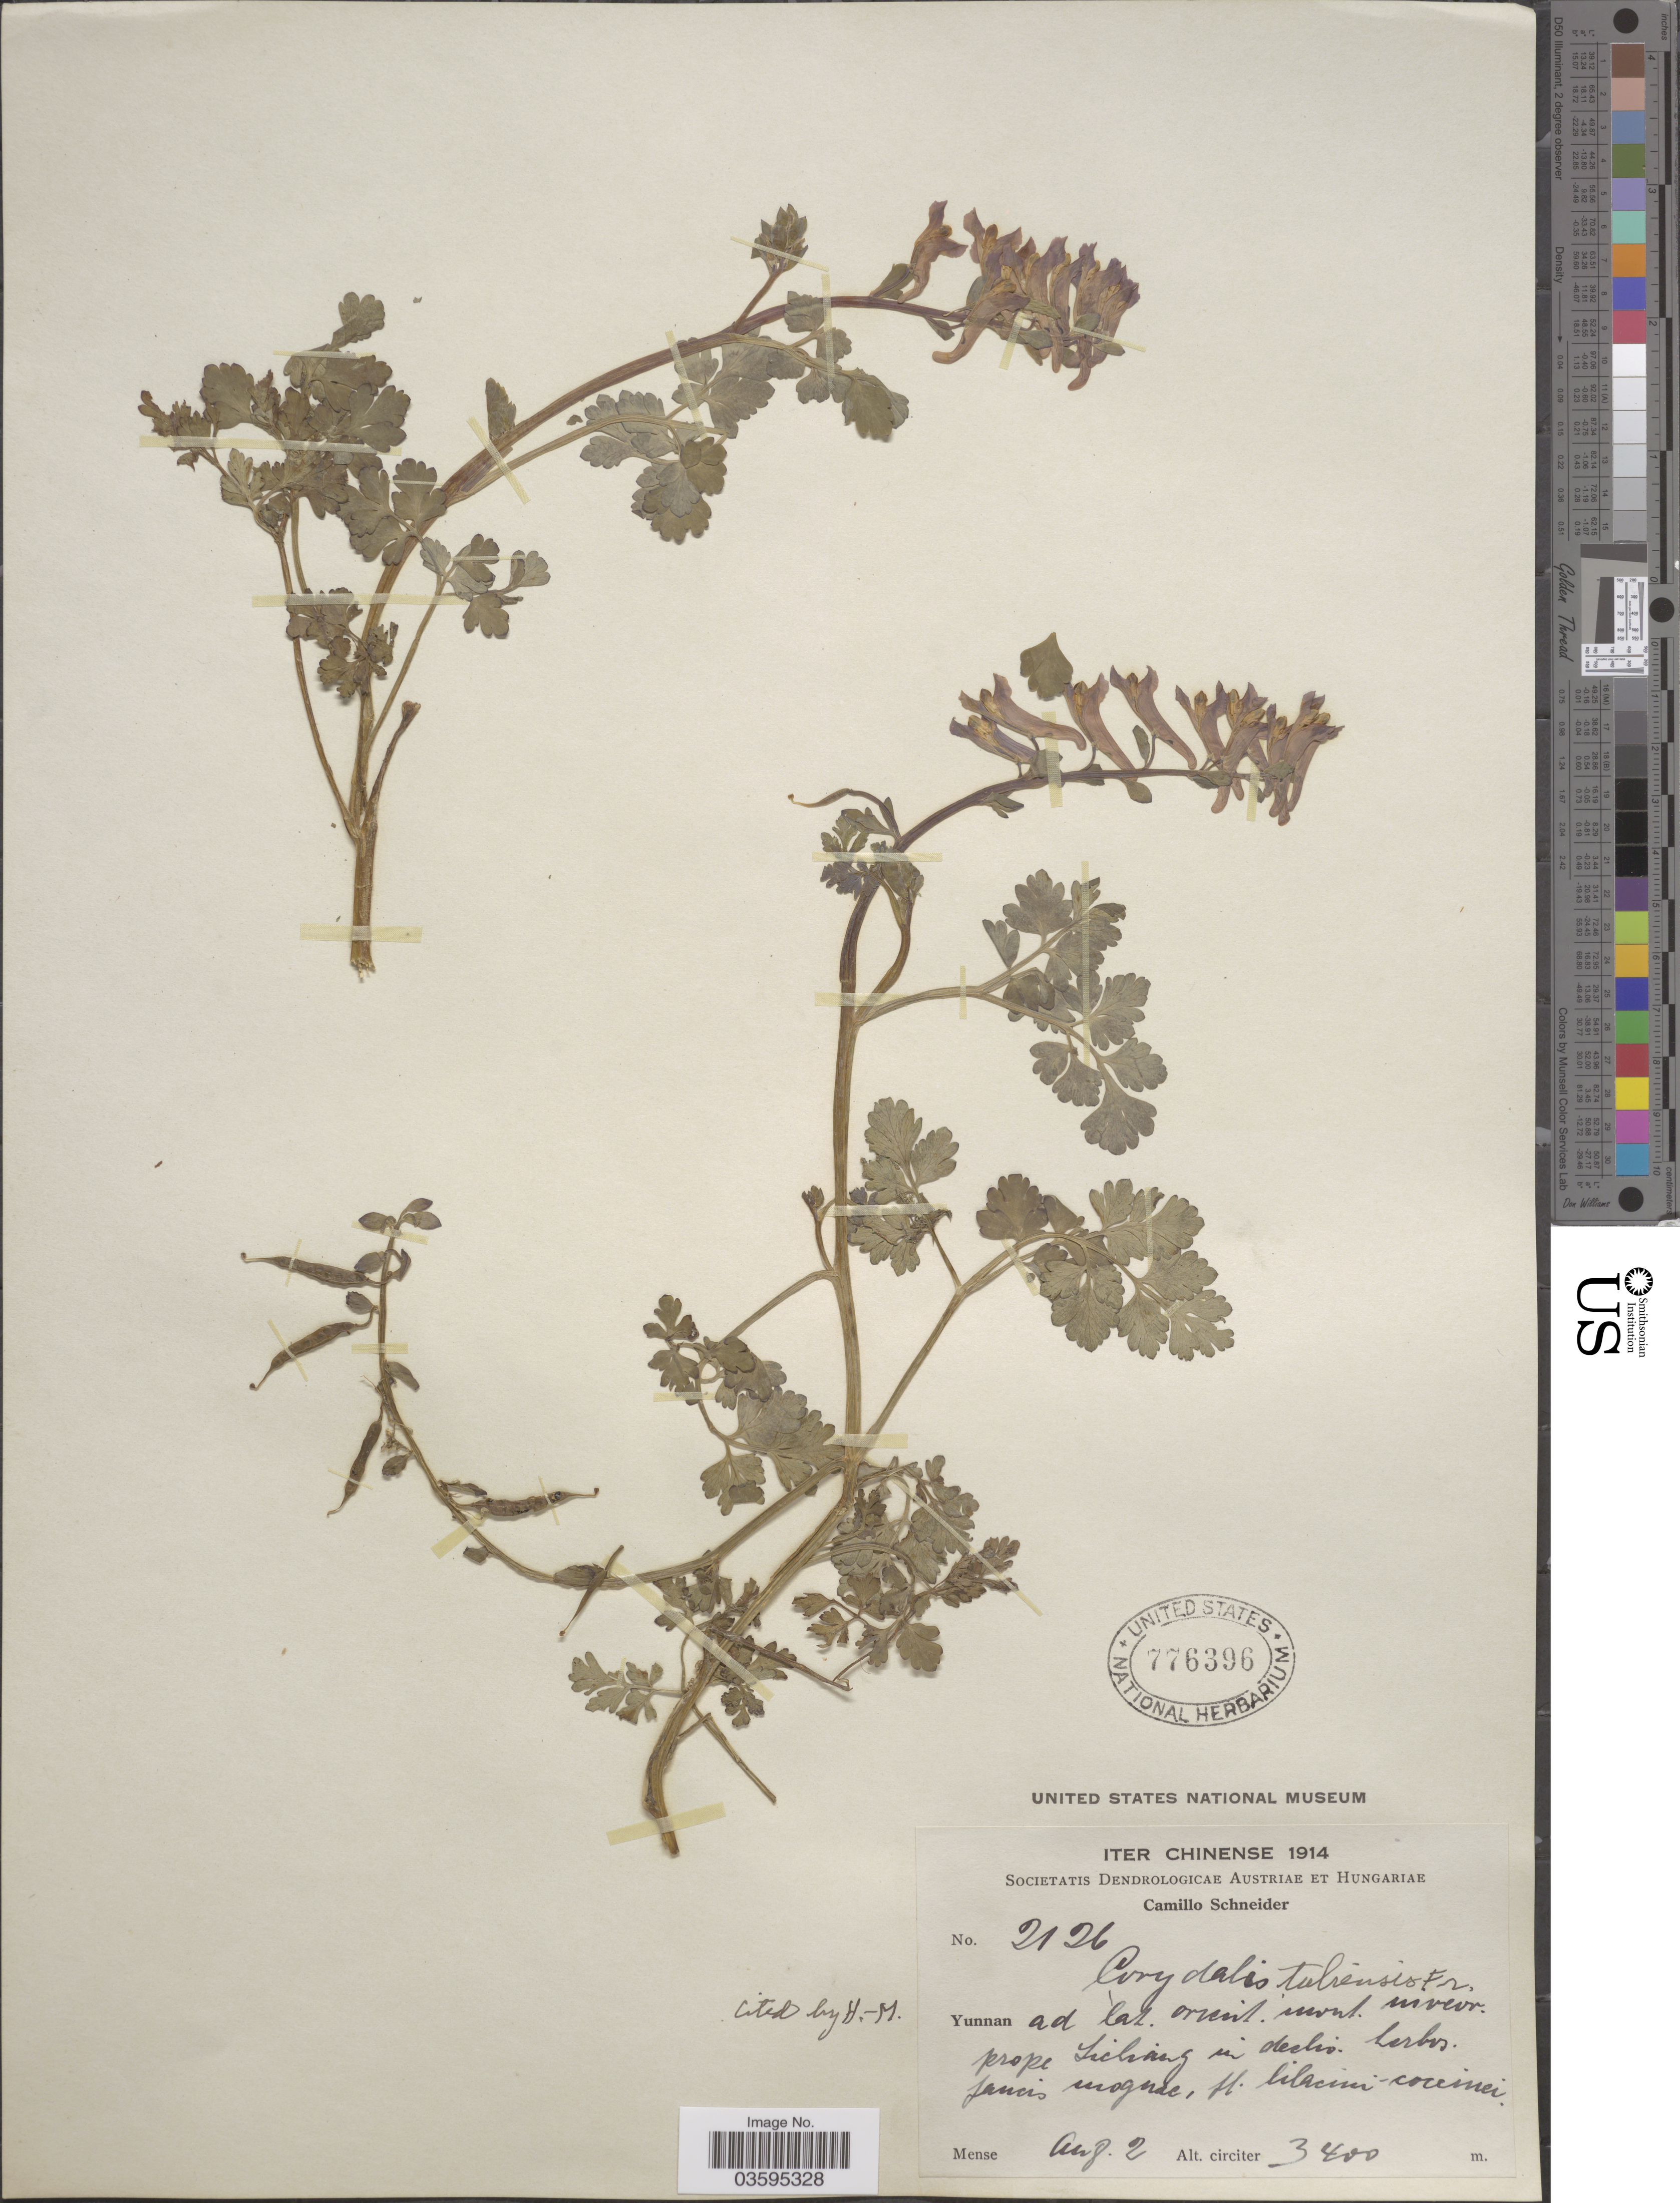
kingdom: Plantae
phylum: Tracheophyta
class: Magnoliopsida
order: Ranunculales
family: Papaveraceae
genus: Corydalis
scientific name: Corydalis taliensis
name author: Franch.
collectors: C. K. Schneider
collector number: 2126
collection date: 1914-08-02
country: China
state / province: Yunnan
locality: Ad lat. orient. invat [interpreted] niveor. prope Lichiang in decliv. Larbos [interpreted] fencis [interpreted] inogude [interpreted].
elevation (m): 3400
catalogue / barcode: US 776396